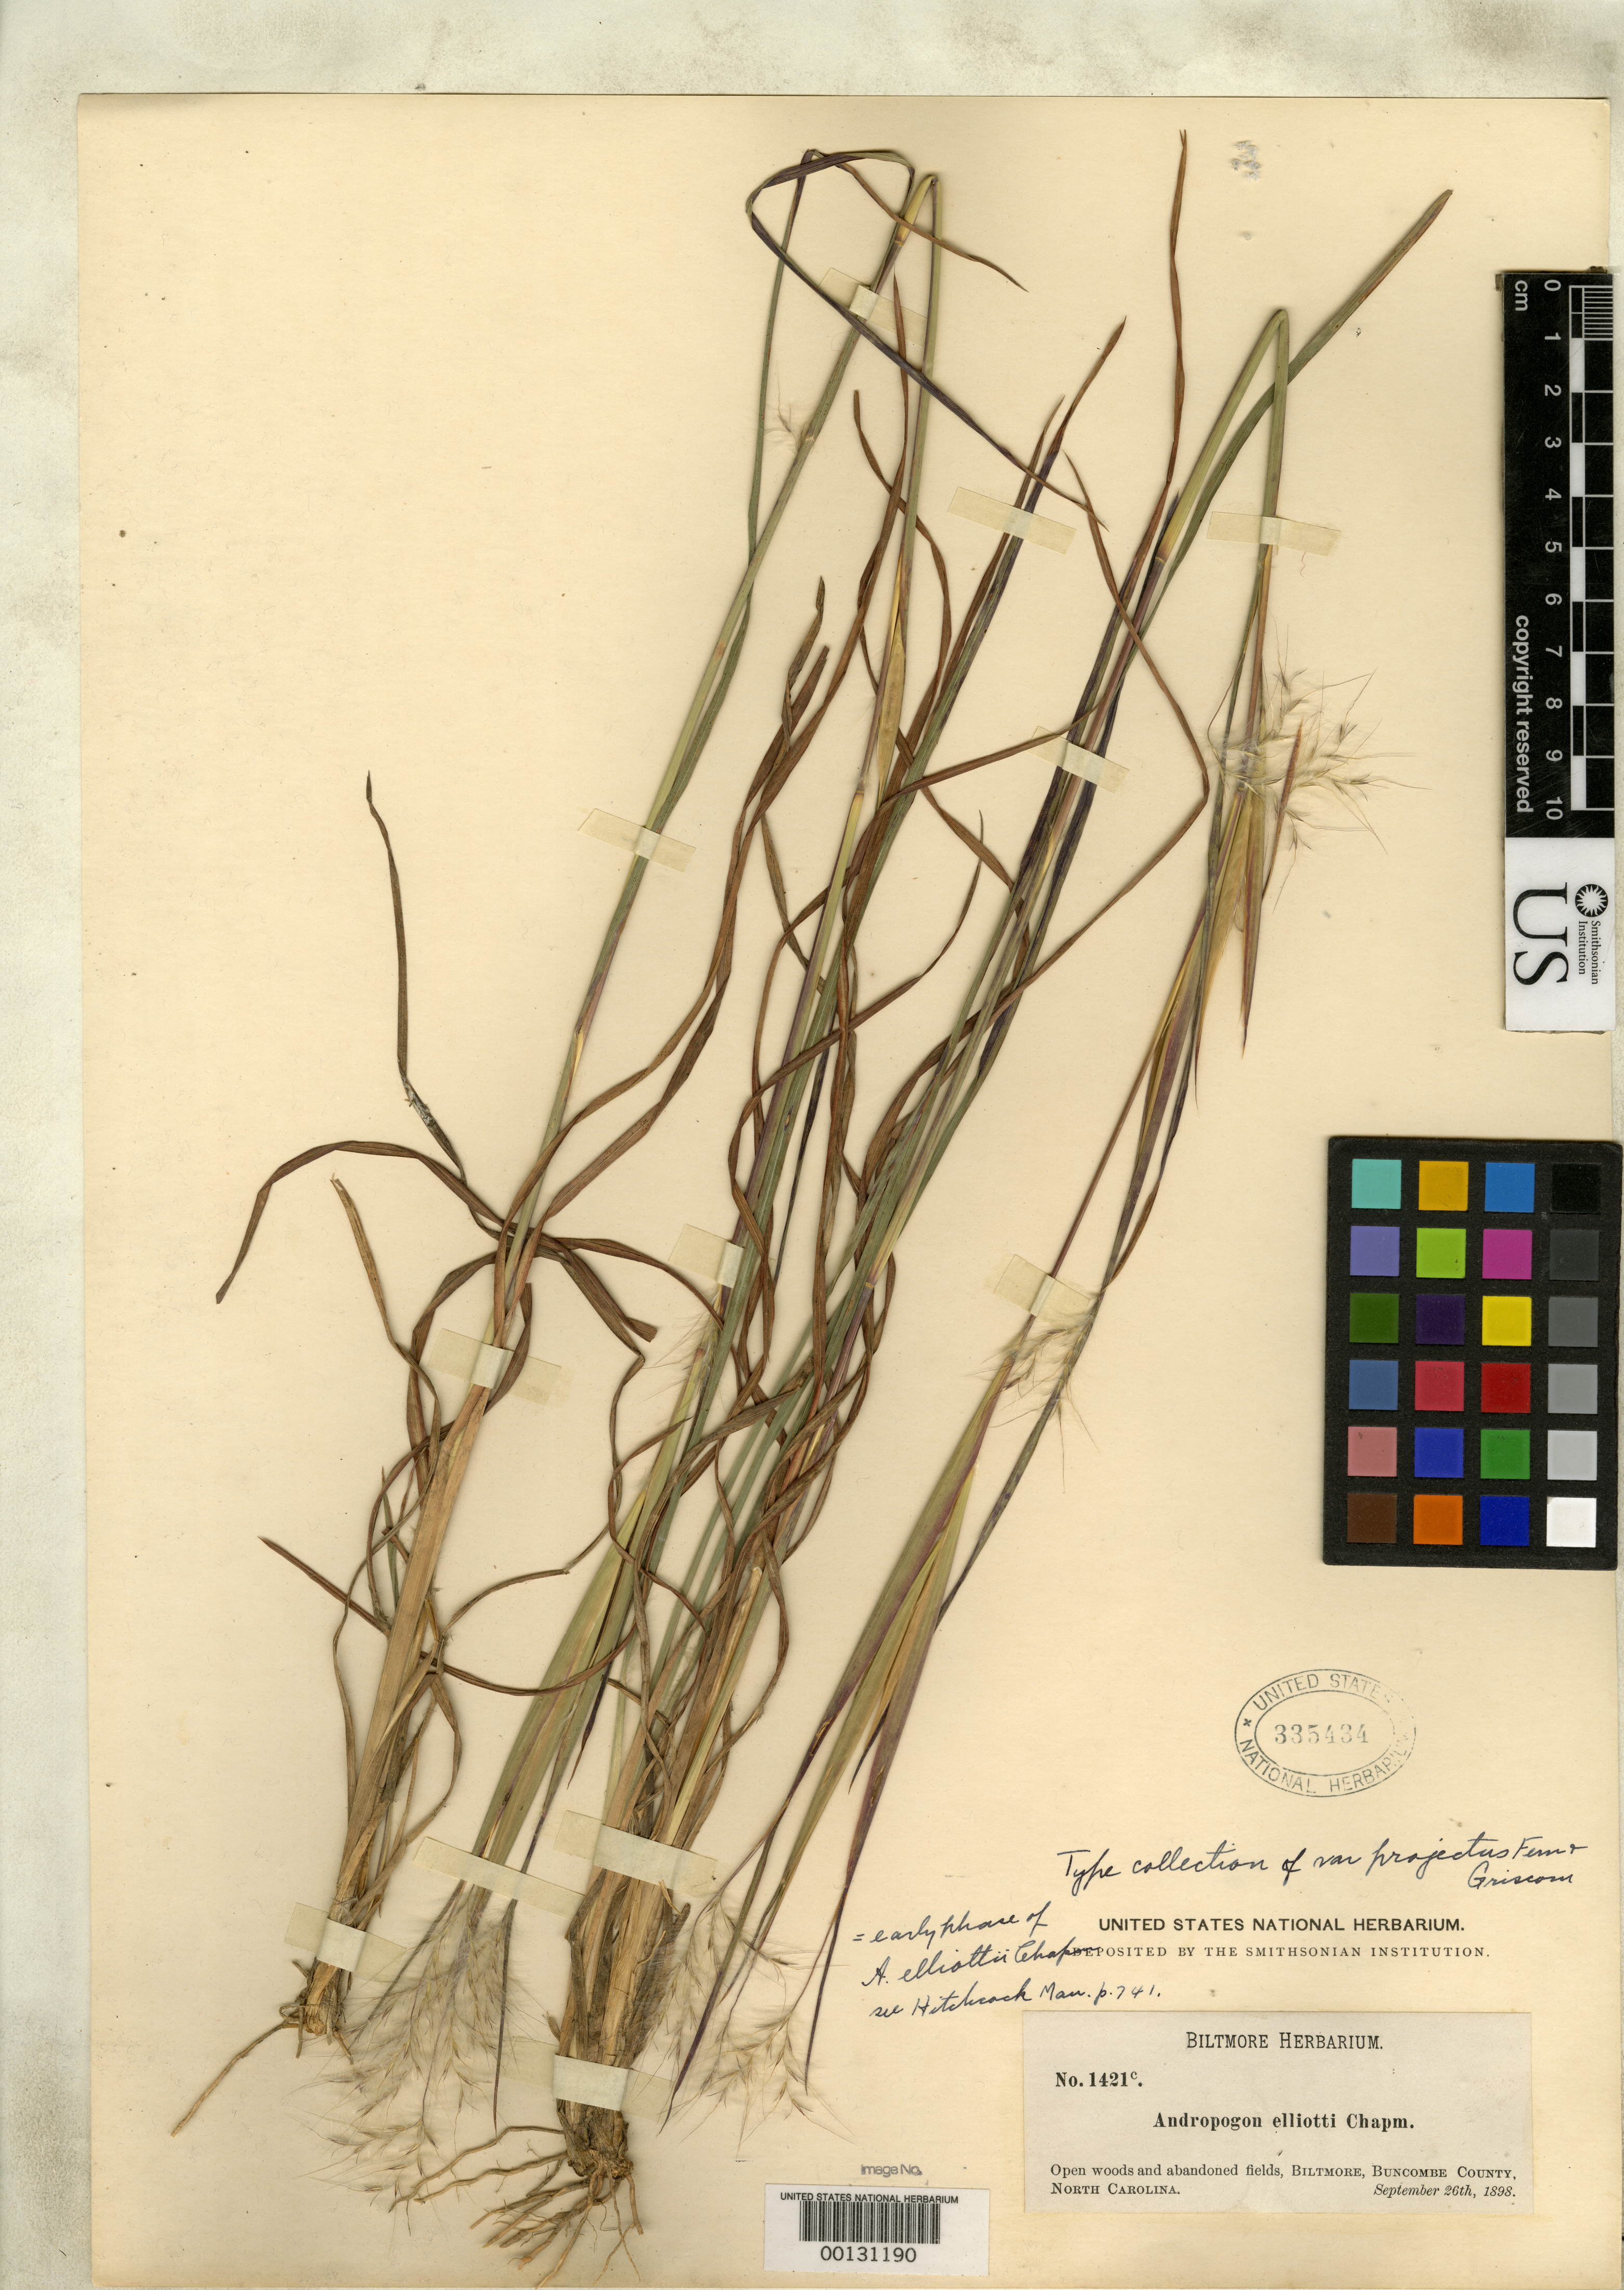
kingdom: Plantae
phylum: Tracheophyta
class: Liliopsida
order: Poales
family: Poaceae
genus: Andropogon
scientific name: Andropogon elliottii var. projectus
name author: Fernald & Griscom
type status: Isotype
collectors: ex herb. Biltmore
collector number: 1421c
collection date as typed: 26 Sep 1898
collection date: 1898-09-26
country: United States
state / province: North Carolina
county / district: Buncombe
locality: Biltmore.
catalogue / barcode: US 335434